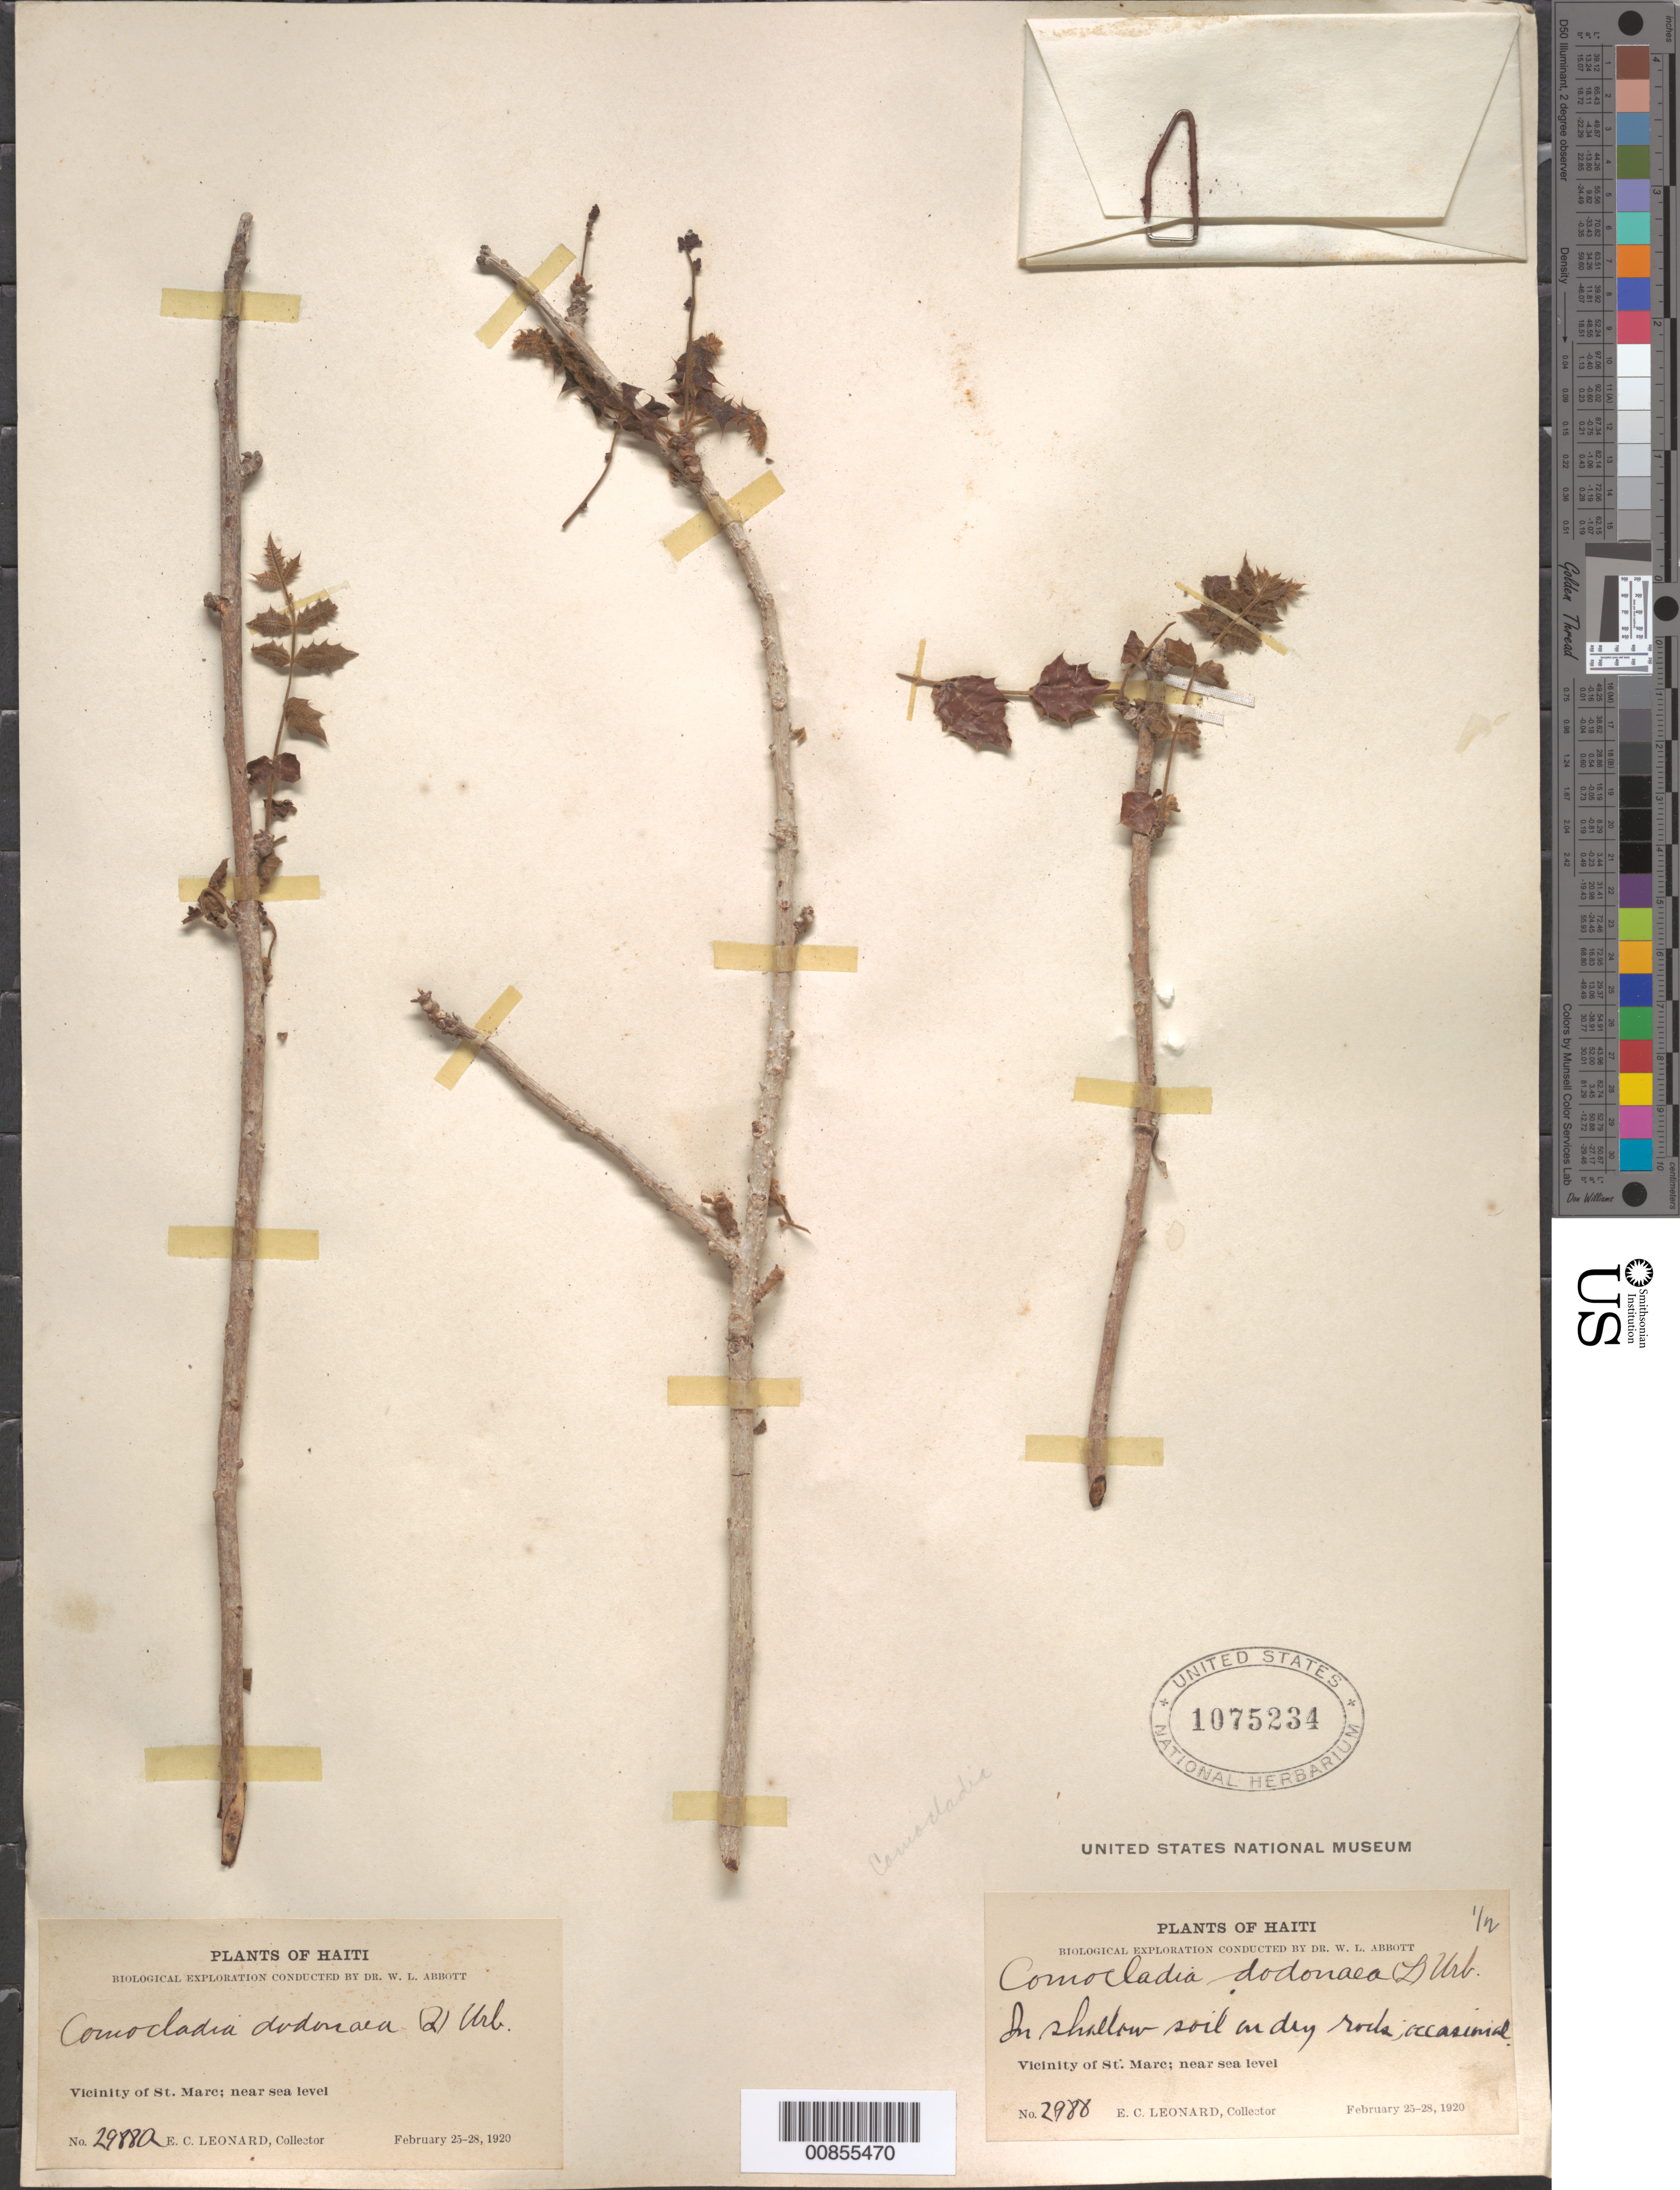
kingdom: Plantae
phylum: Tracheophyta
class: Magnoliopsida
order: Sapindales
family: Anacardiaceae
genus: Comocladia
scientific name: Comocladia dentata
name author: Jacq.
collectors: E. C. Leonard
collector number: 2988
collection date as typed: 25 Feb 1920 to 28 Feb 1920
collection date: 1920-02-25/1920-02-28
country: Haiti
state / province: Artibonite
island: Hispaniola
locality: Vicinity of St. Marc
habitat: In shallow soil on dry rocks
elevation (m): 0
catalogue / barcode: US 1075234